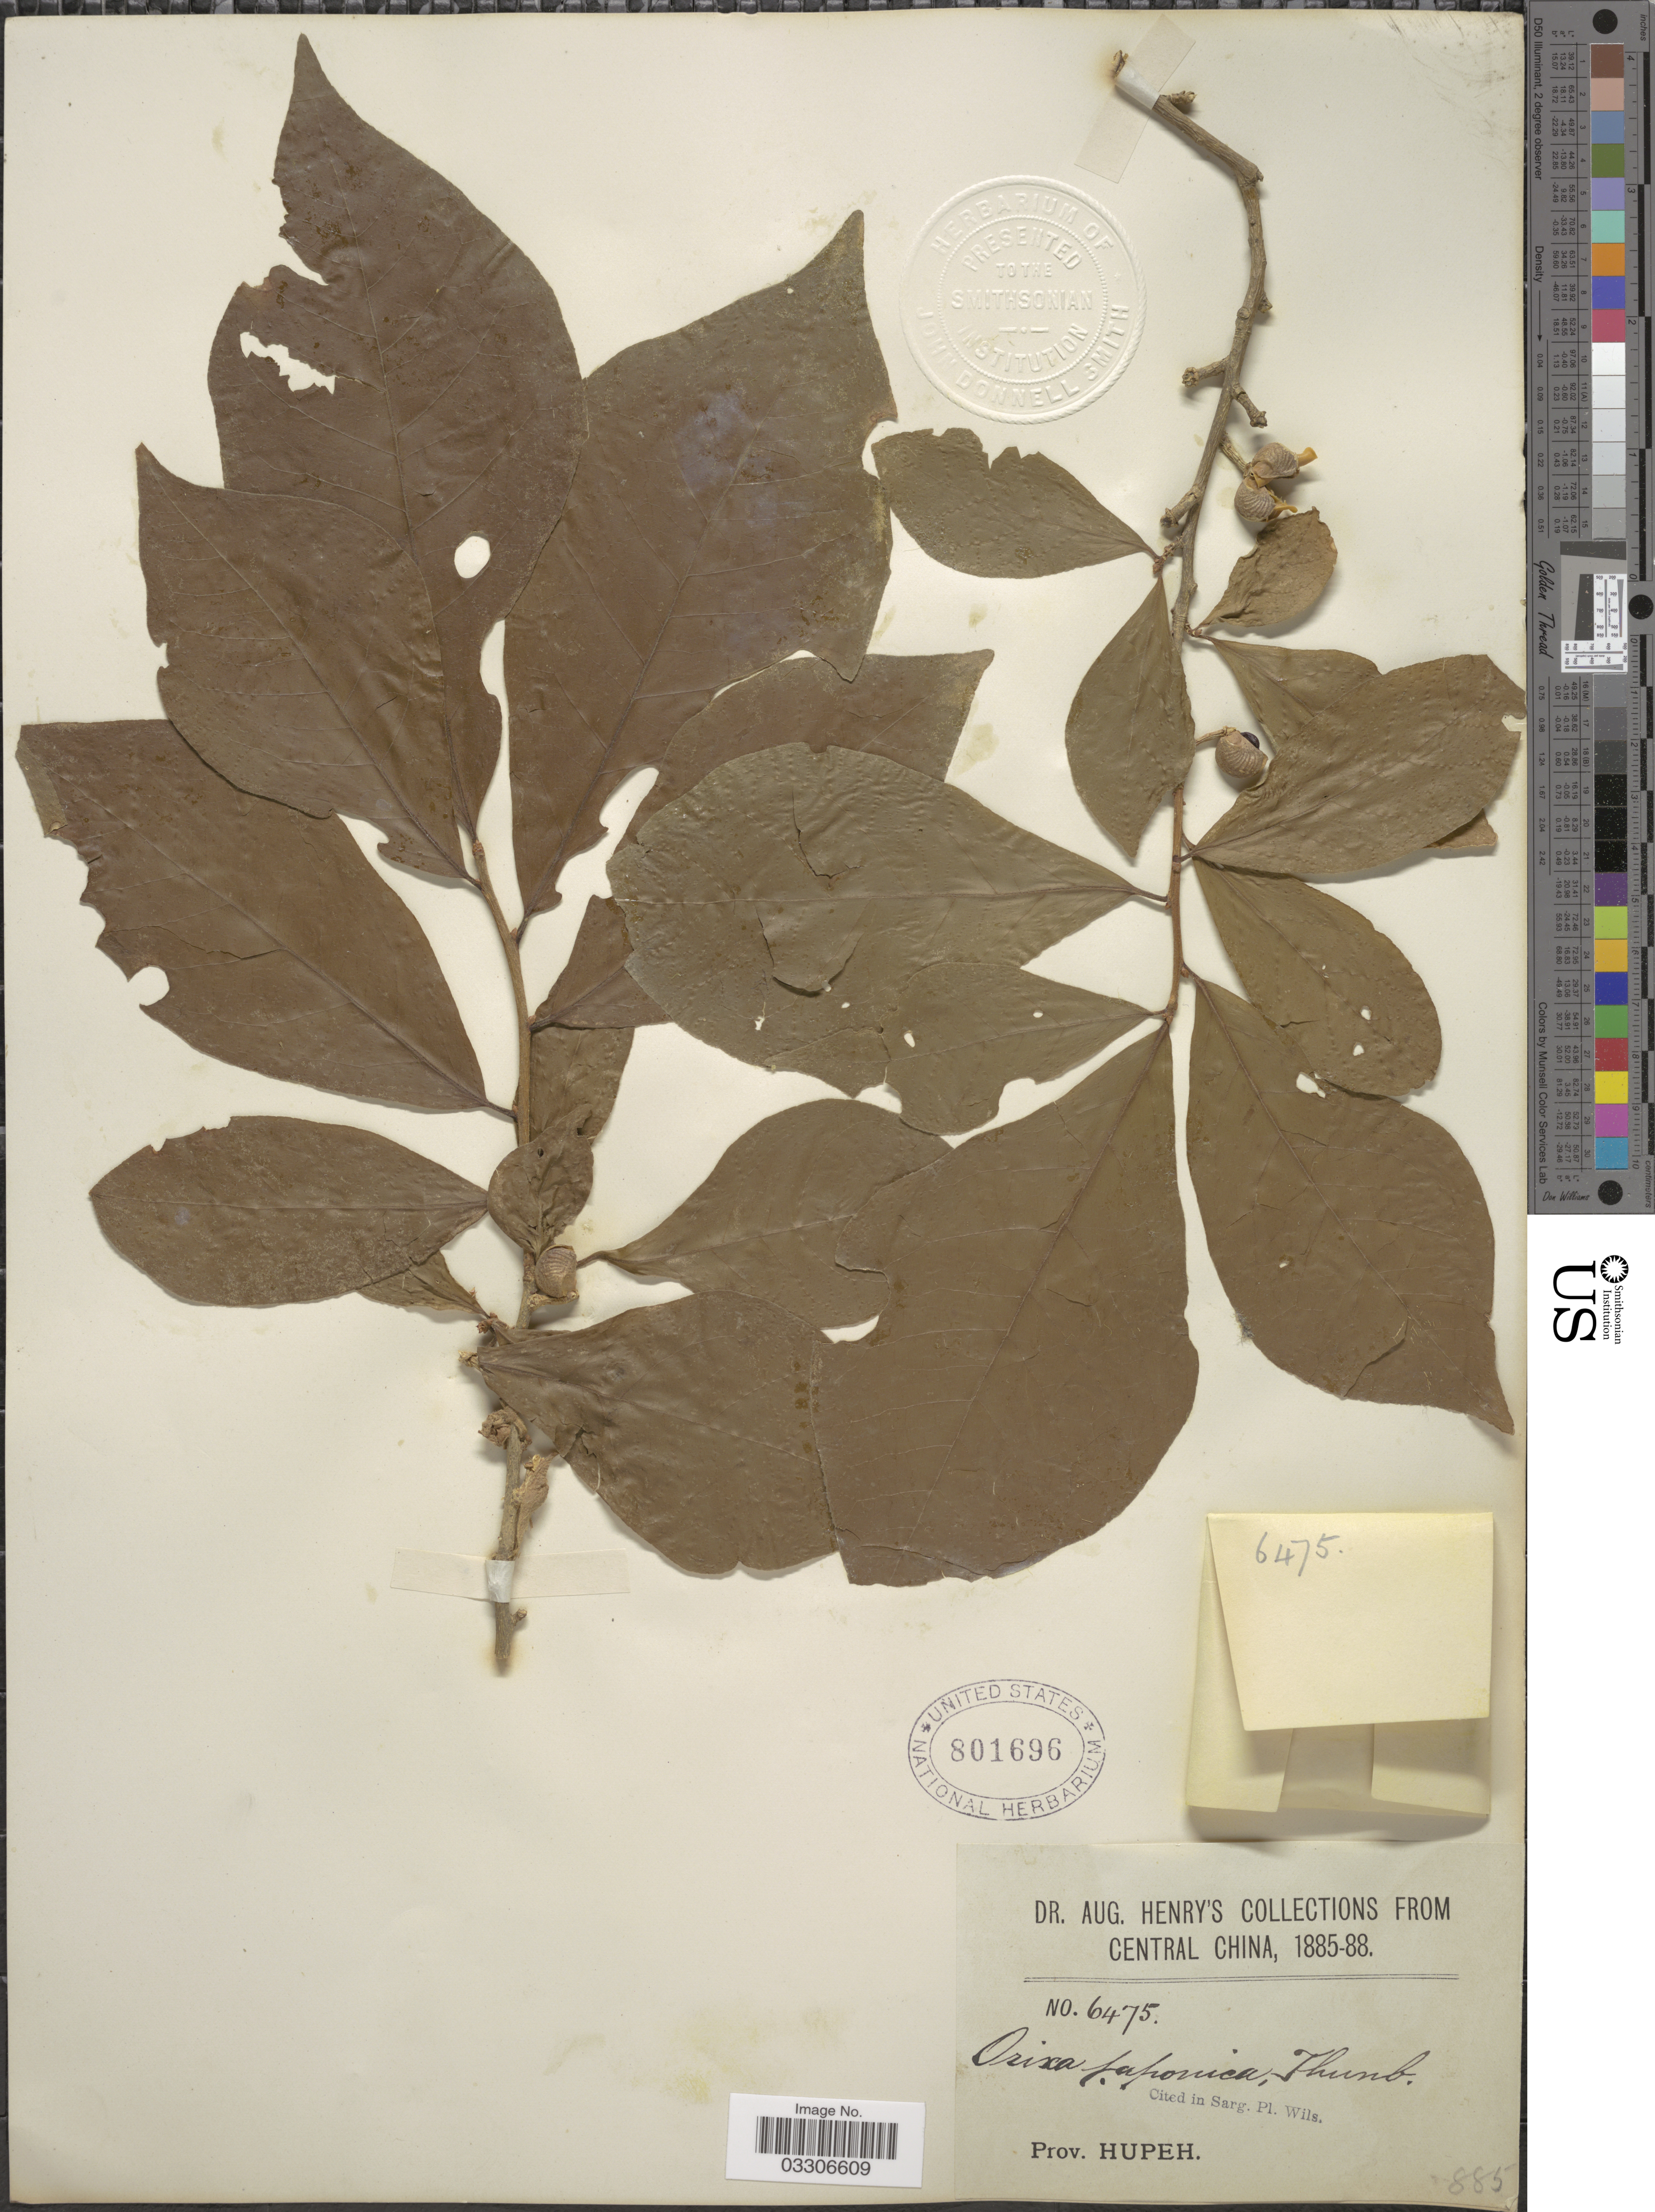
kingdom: Plantae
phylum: Tracheophyta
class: Magnoliopsida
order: Sapindales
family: Rutaceae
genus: Orixa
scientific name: Orixa japonica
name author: Thunb.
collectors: A. Henry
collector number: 6475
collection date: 1885/1888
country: China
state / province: Hubei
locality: Central China. Prov. Hupeh.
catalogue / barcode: US 801696